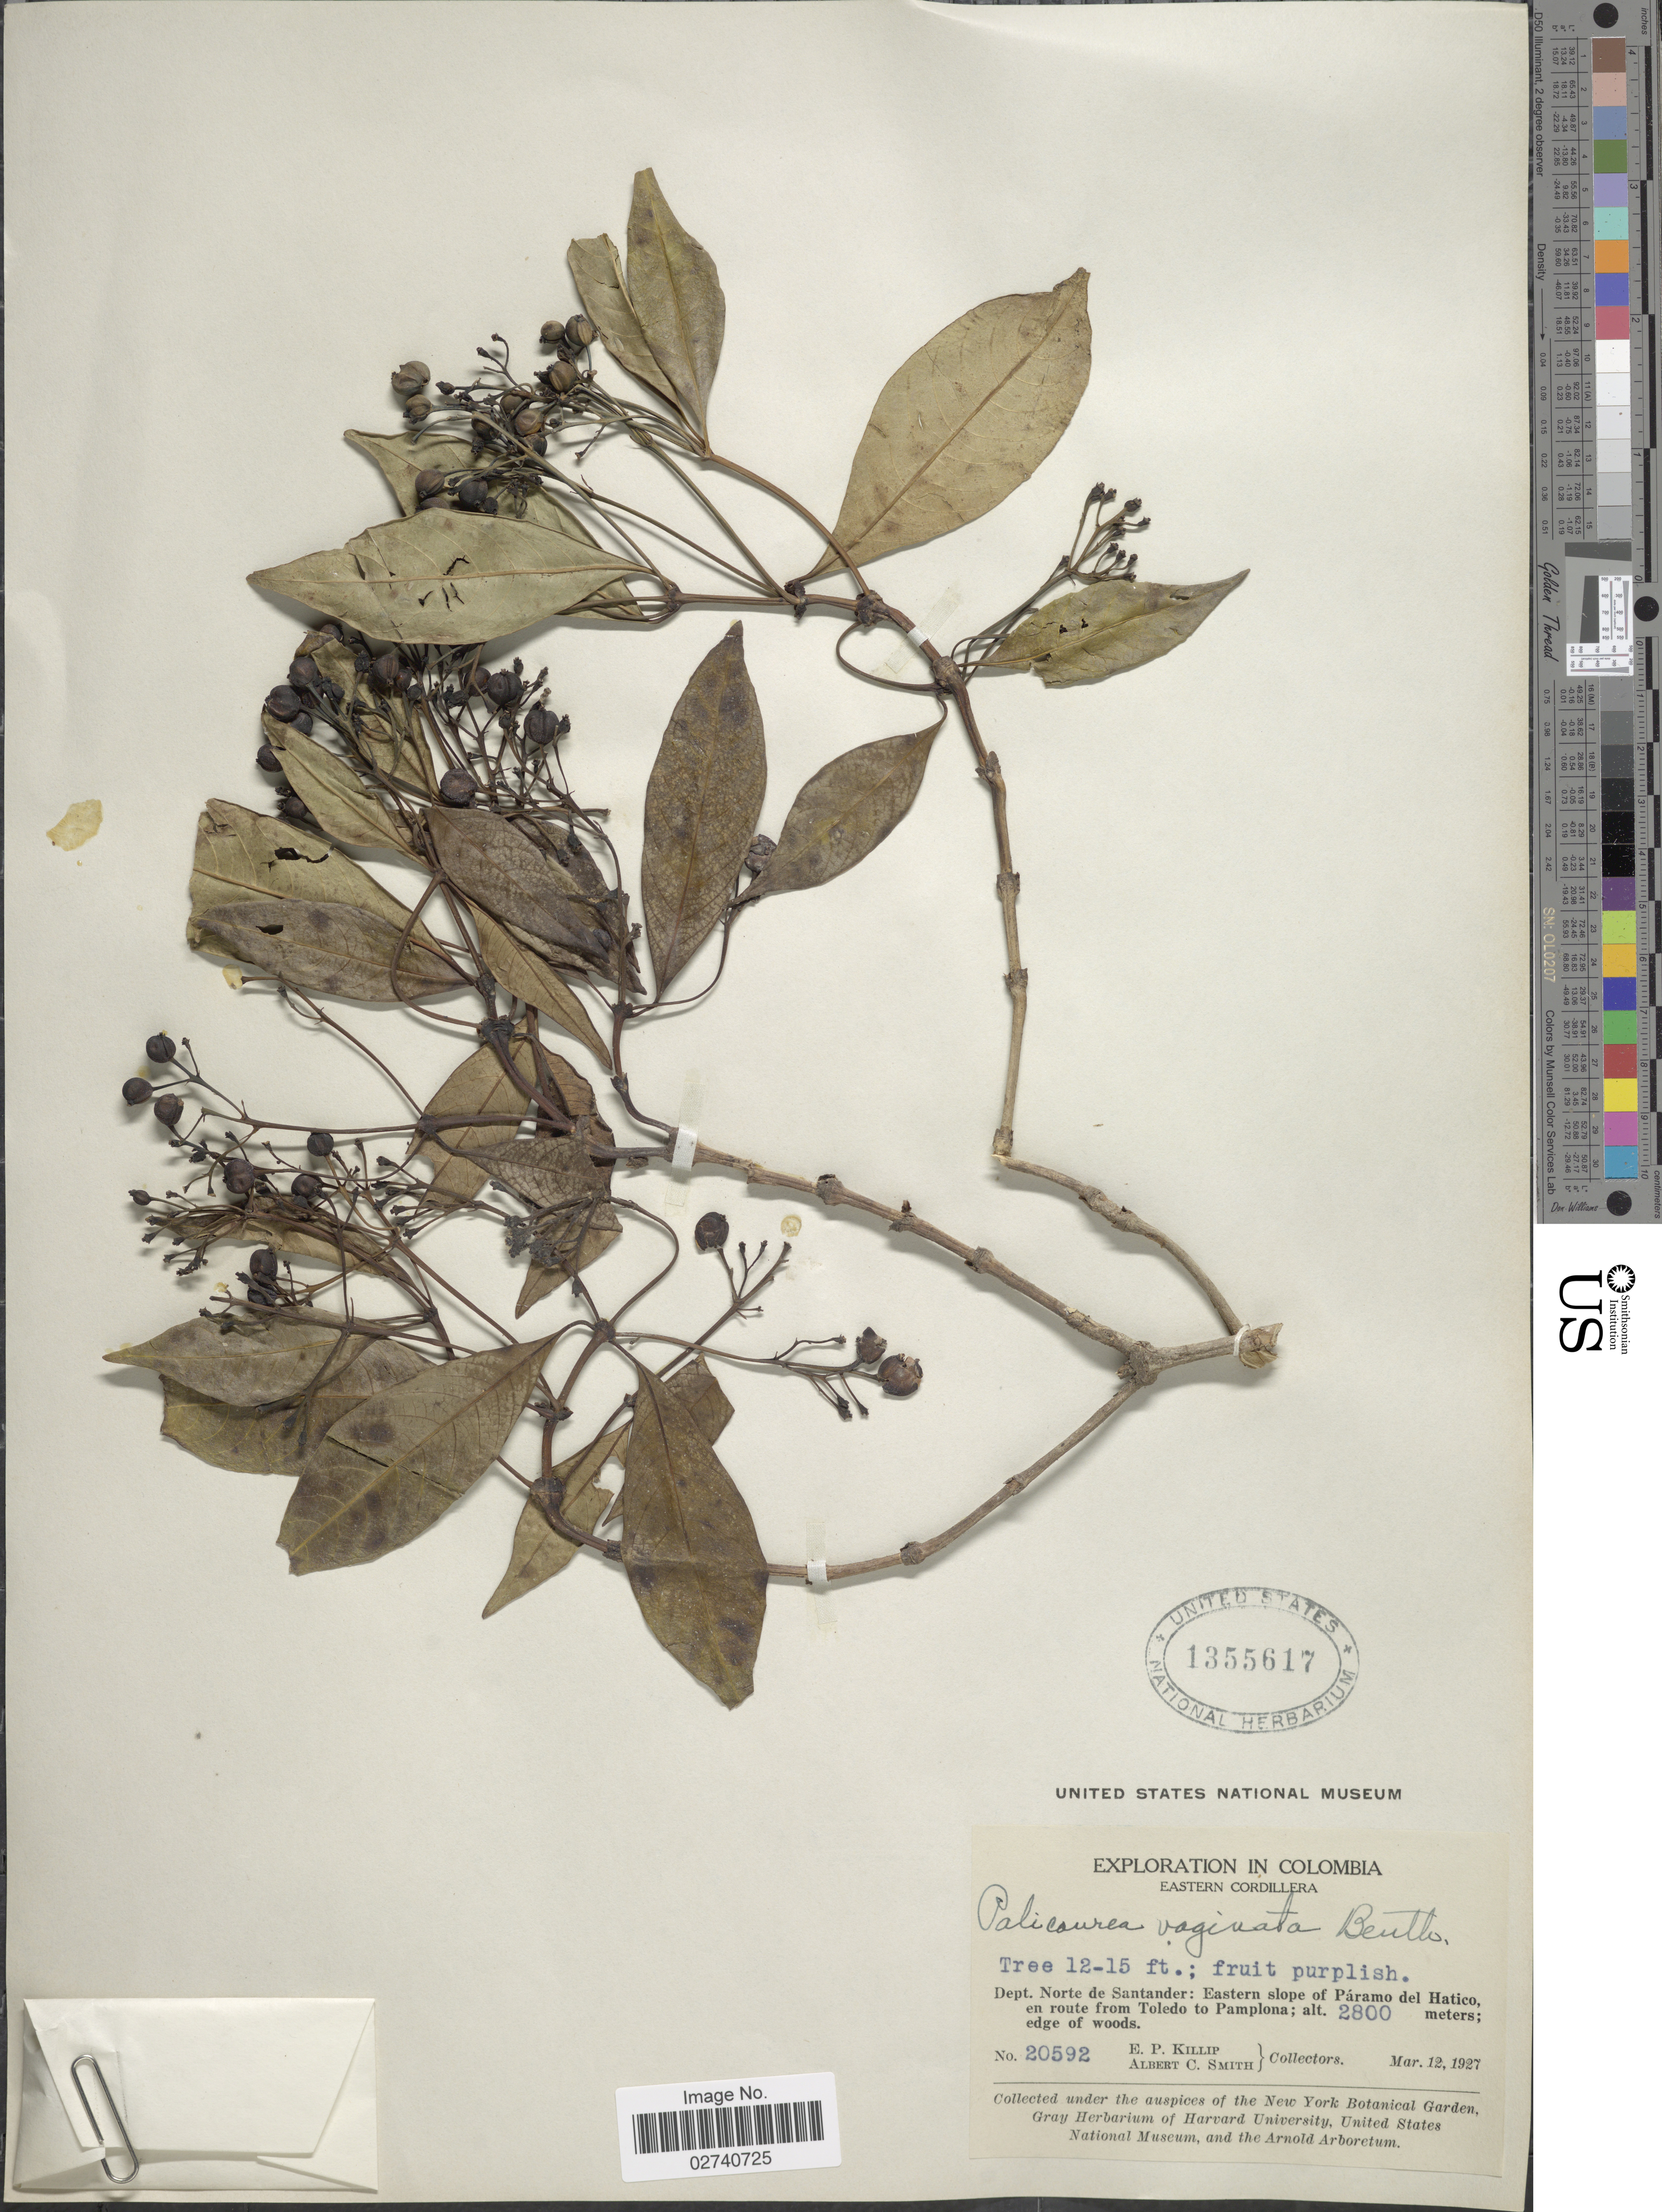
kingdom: Plantae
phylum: Tracheophyta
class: Magnoliopsida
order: Gentianales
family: Rubiaceae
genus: Palicourea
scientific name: Palicourea vaginata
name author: Benth.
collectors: E. P. Killip & A. C. Smith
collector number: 20592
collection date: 1927-03-12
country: Colombia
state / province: Norte de Santander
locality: Eastern Cordillera. Eastern slope of Paramo del Hatico, en route from Toledo to Pamplona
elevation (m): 2800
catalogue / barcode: US 1355617